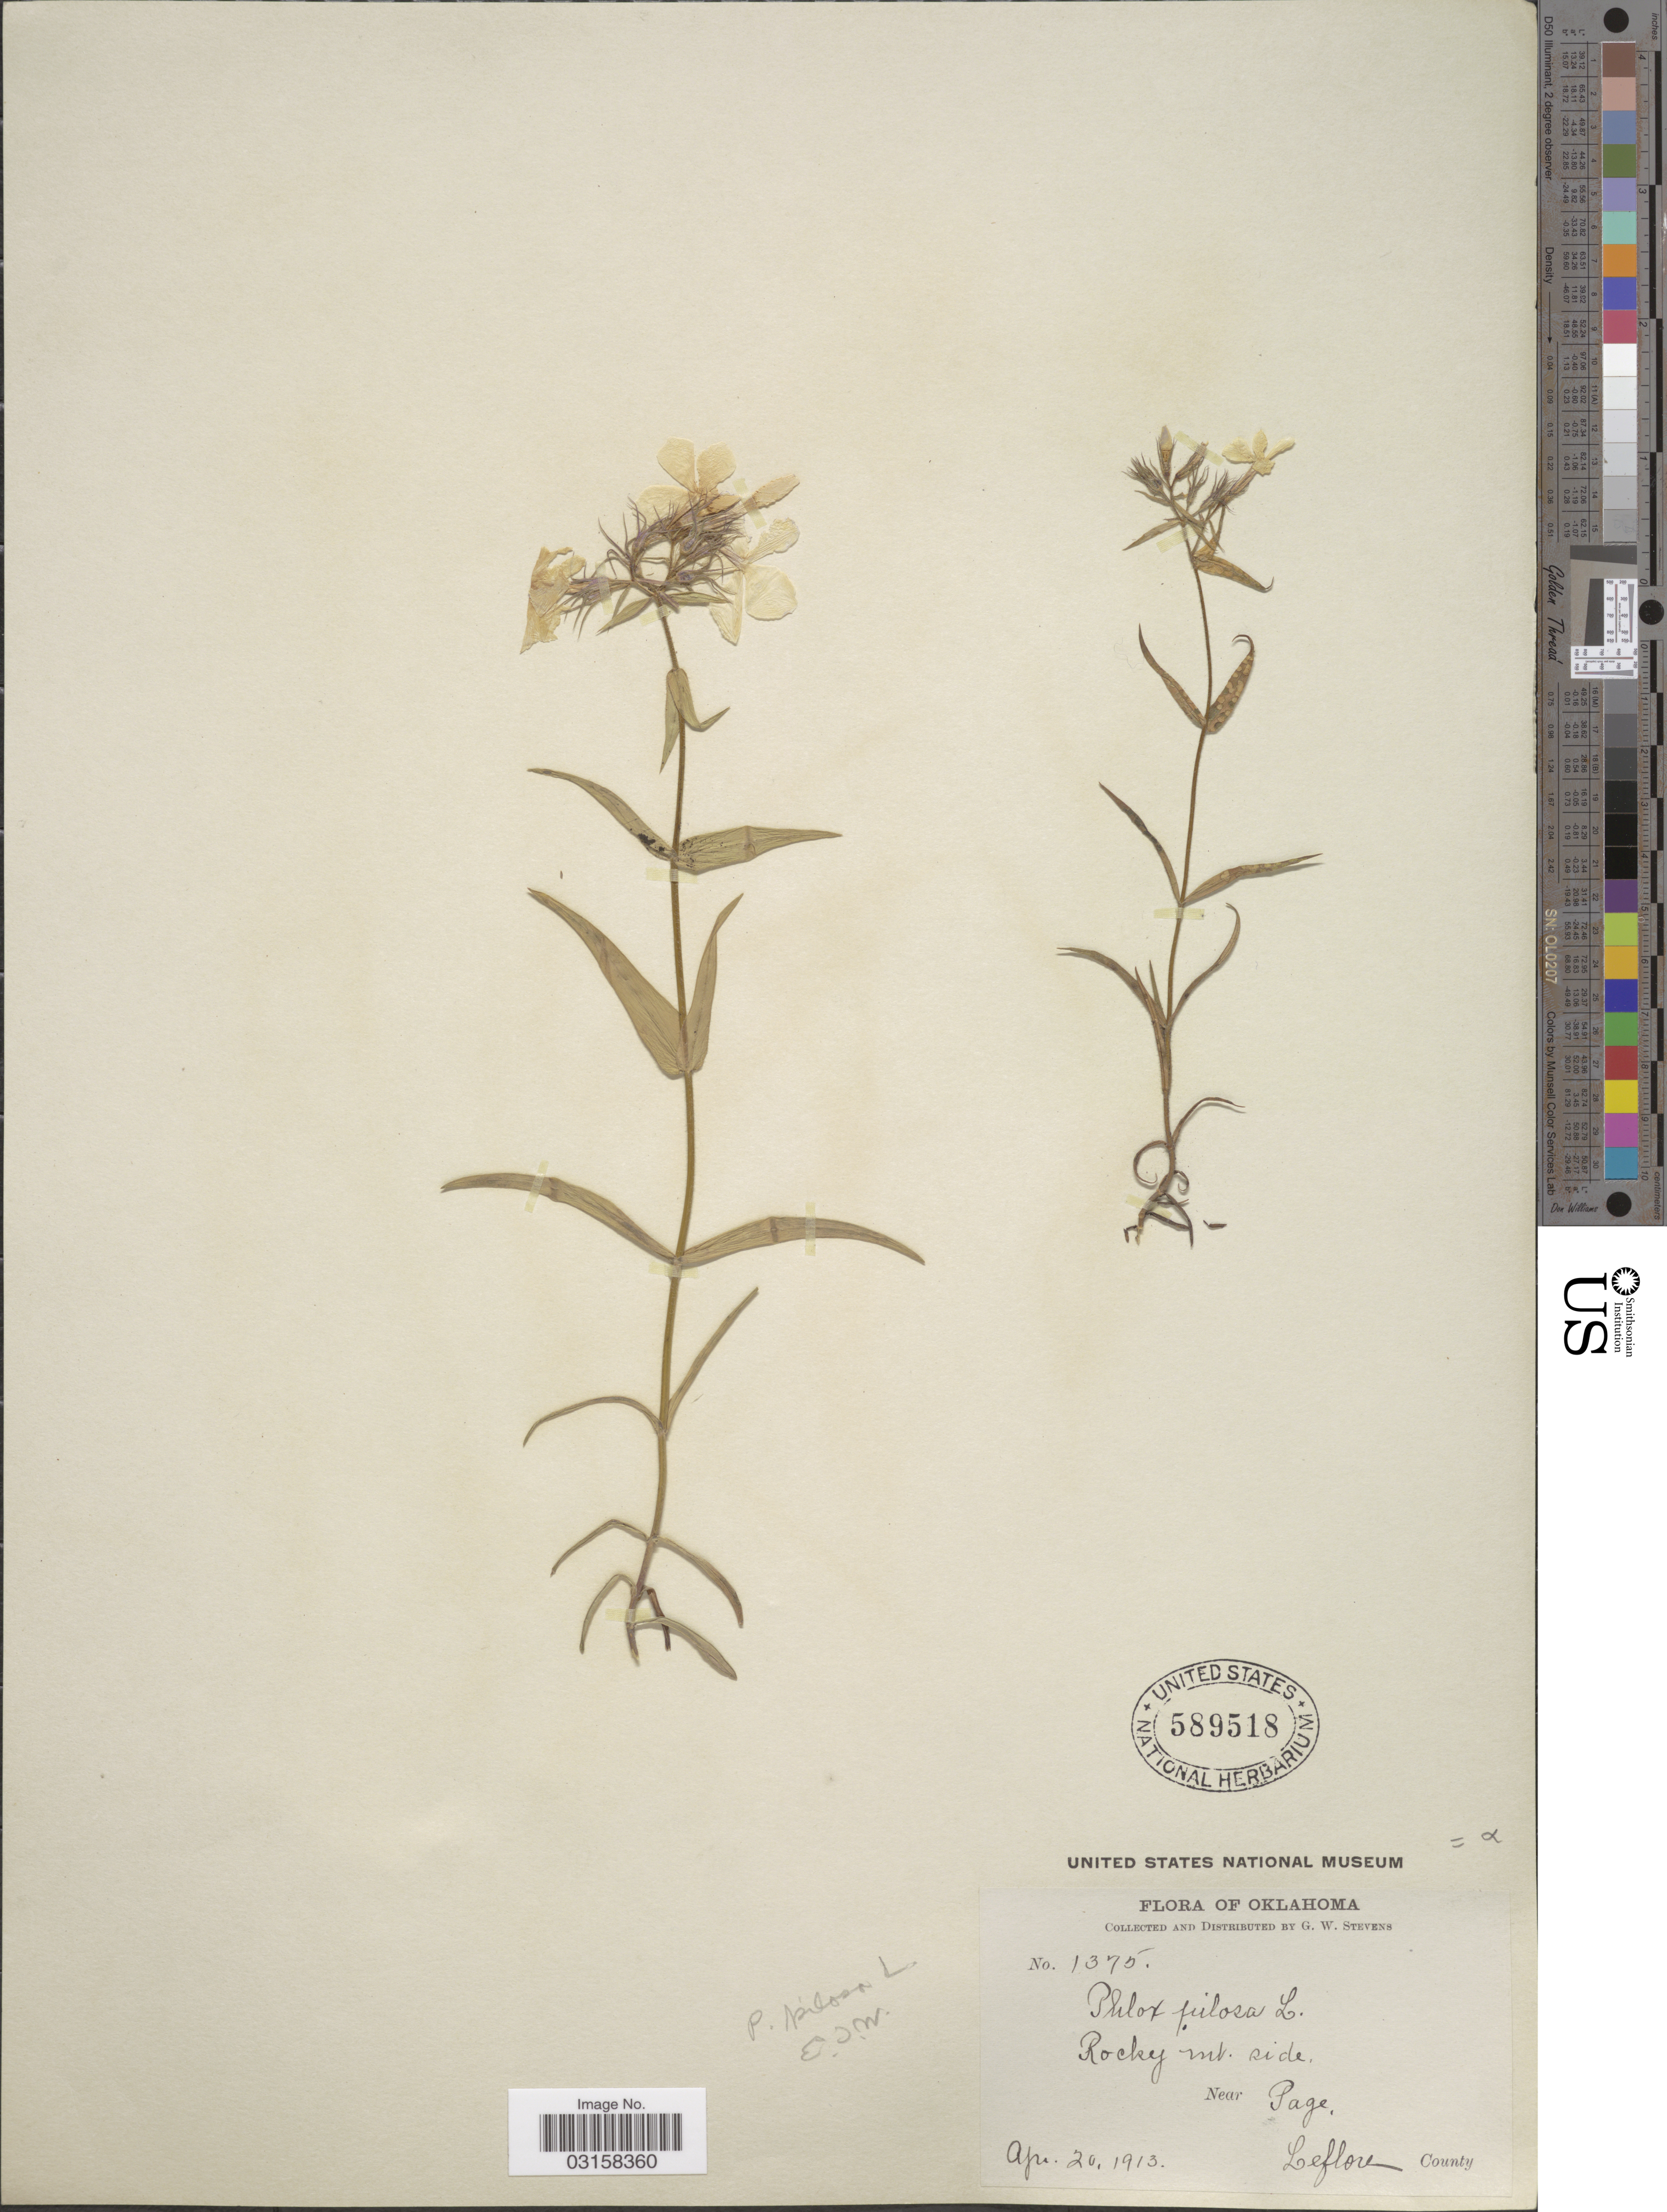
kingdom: Plantae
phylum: Tracheophyta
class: Magnoliopsida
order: Ericales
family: Polemoniaceae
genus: Phlox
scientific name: Phlox pilosa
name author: L.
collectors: G. W. Stevens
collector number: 1375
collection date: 1913-04-20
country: United States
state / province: Oklahoma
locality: Near Page, Leflore County.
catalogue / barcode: US 589518